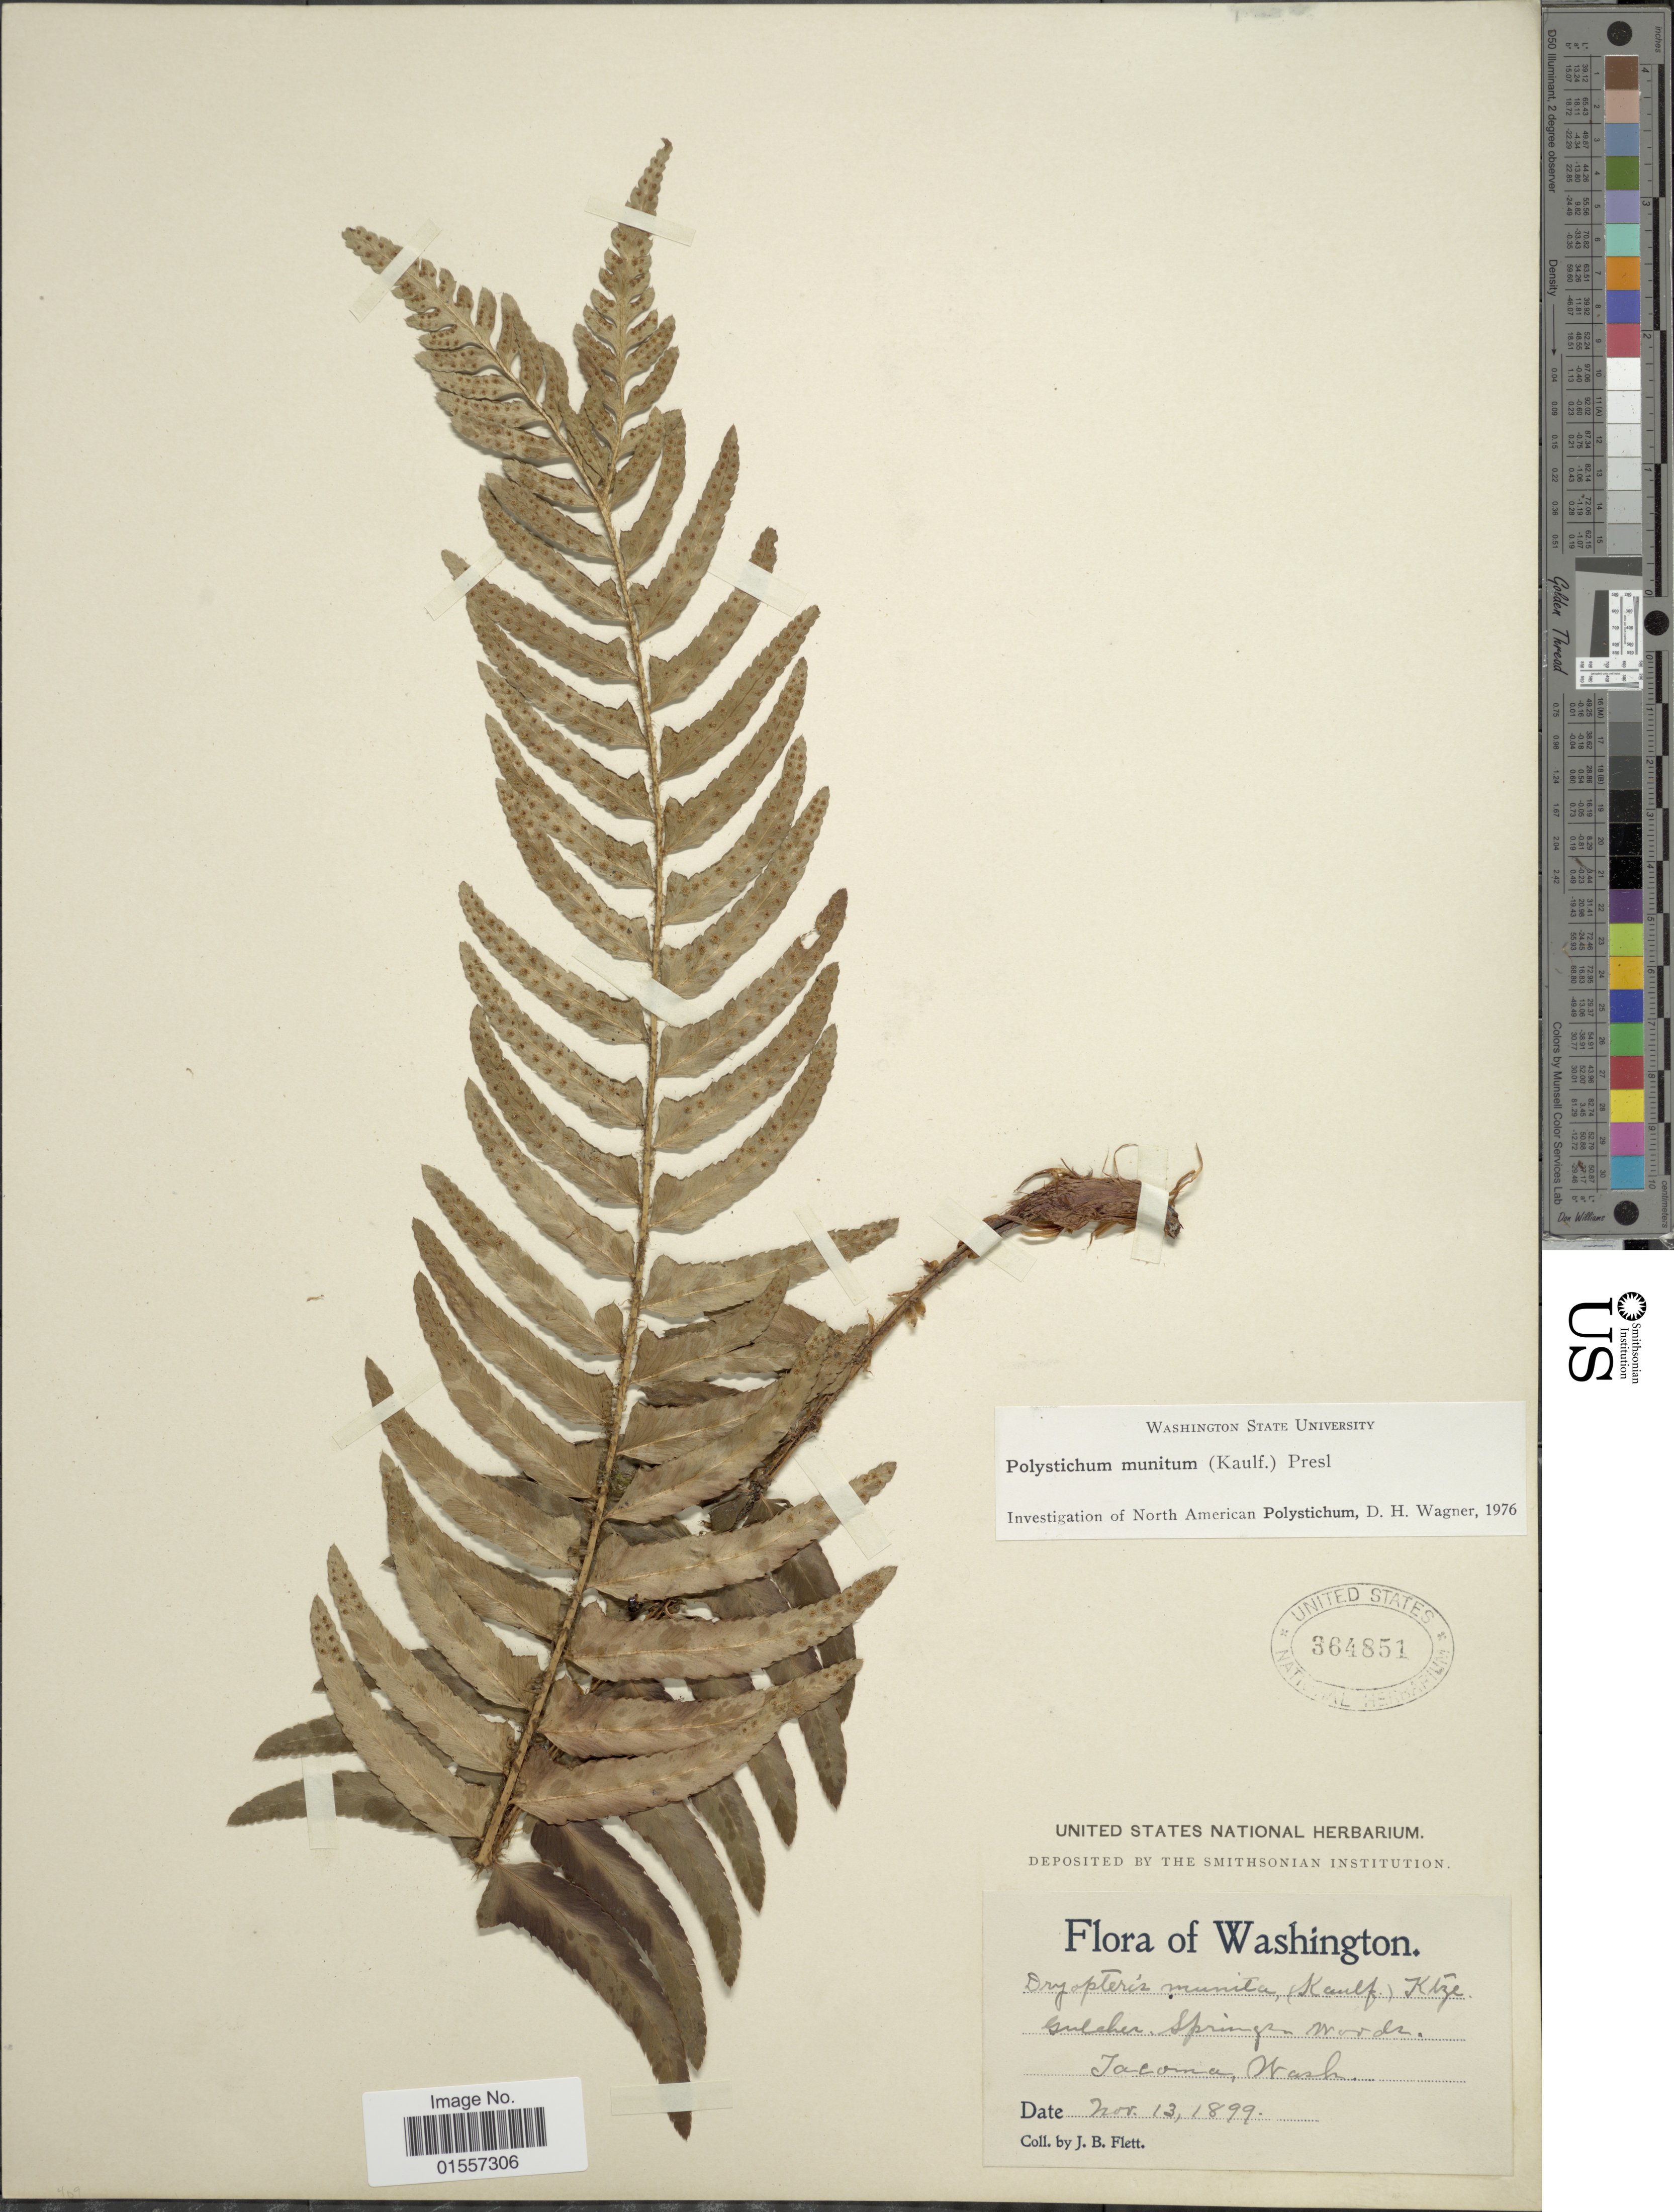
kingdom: Plantae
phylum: Tracheophyta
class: Polypodiopsida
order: Polypodiales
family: Dryopteridaceae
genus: Polystichum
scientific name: Polystichum munitum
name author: (Kaulf.) C. Presl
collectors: J. Flett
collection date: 1899-11-13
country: United States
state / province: Washington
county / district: Pierce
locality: Washington, Tacoma, Wash. Gulcher, Springs woods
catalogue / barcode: US 364851